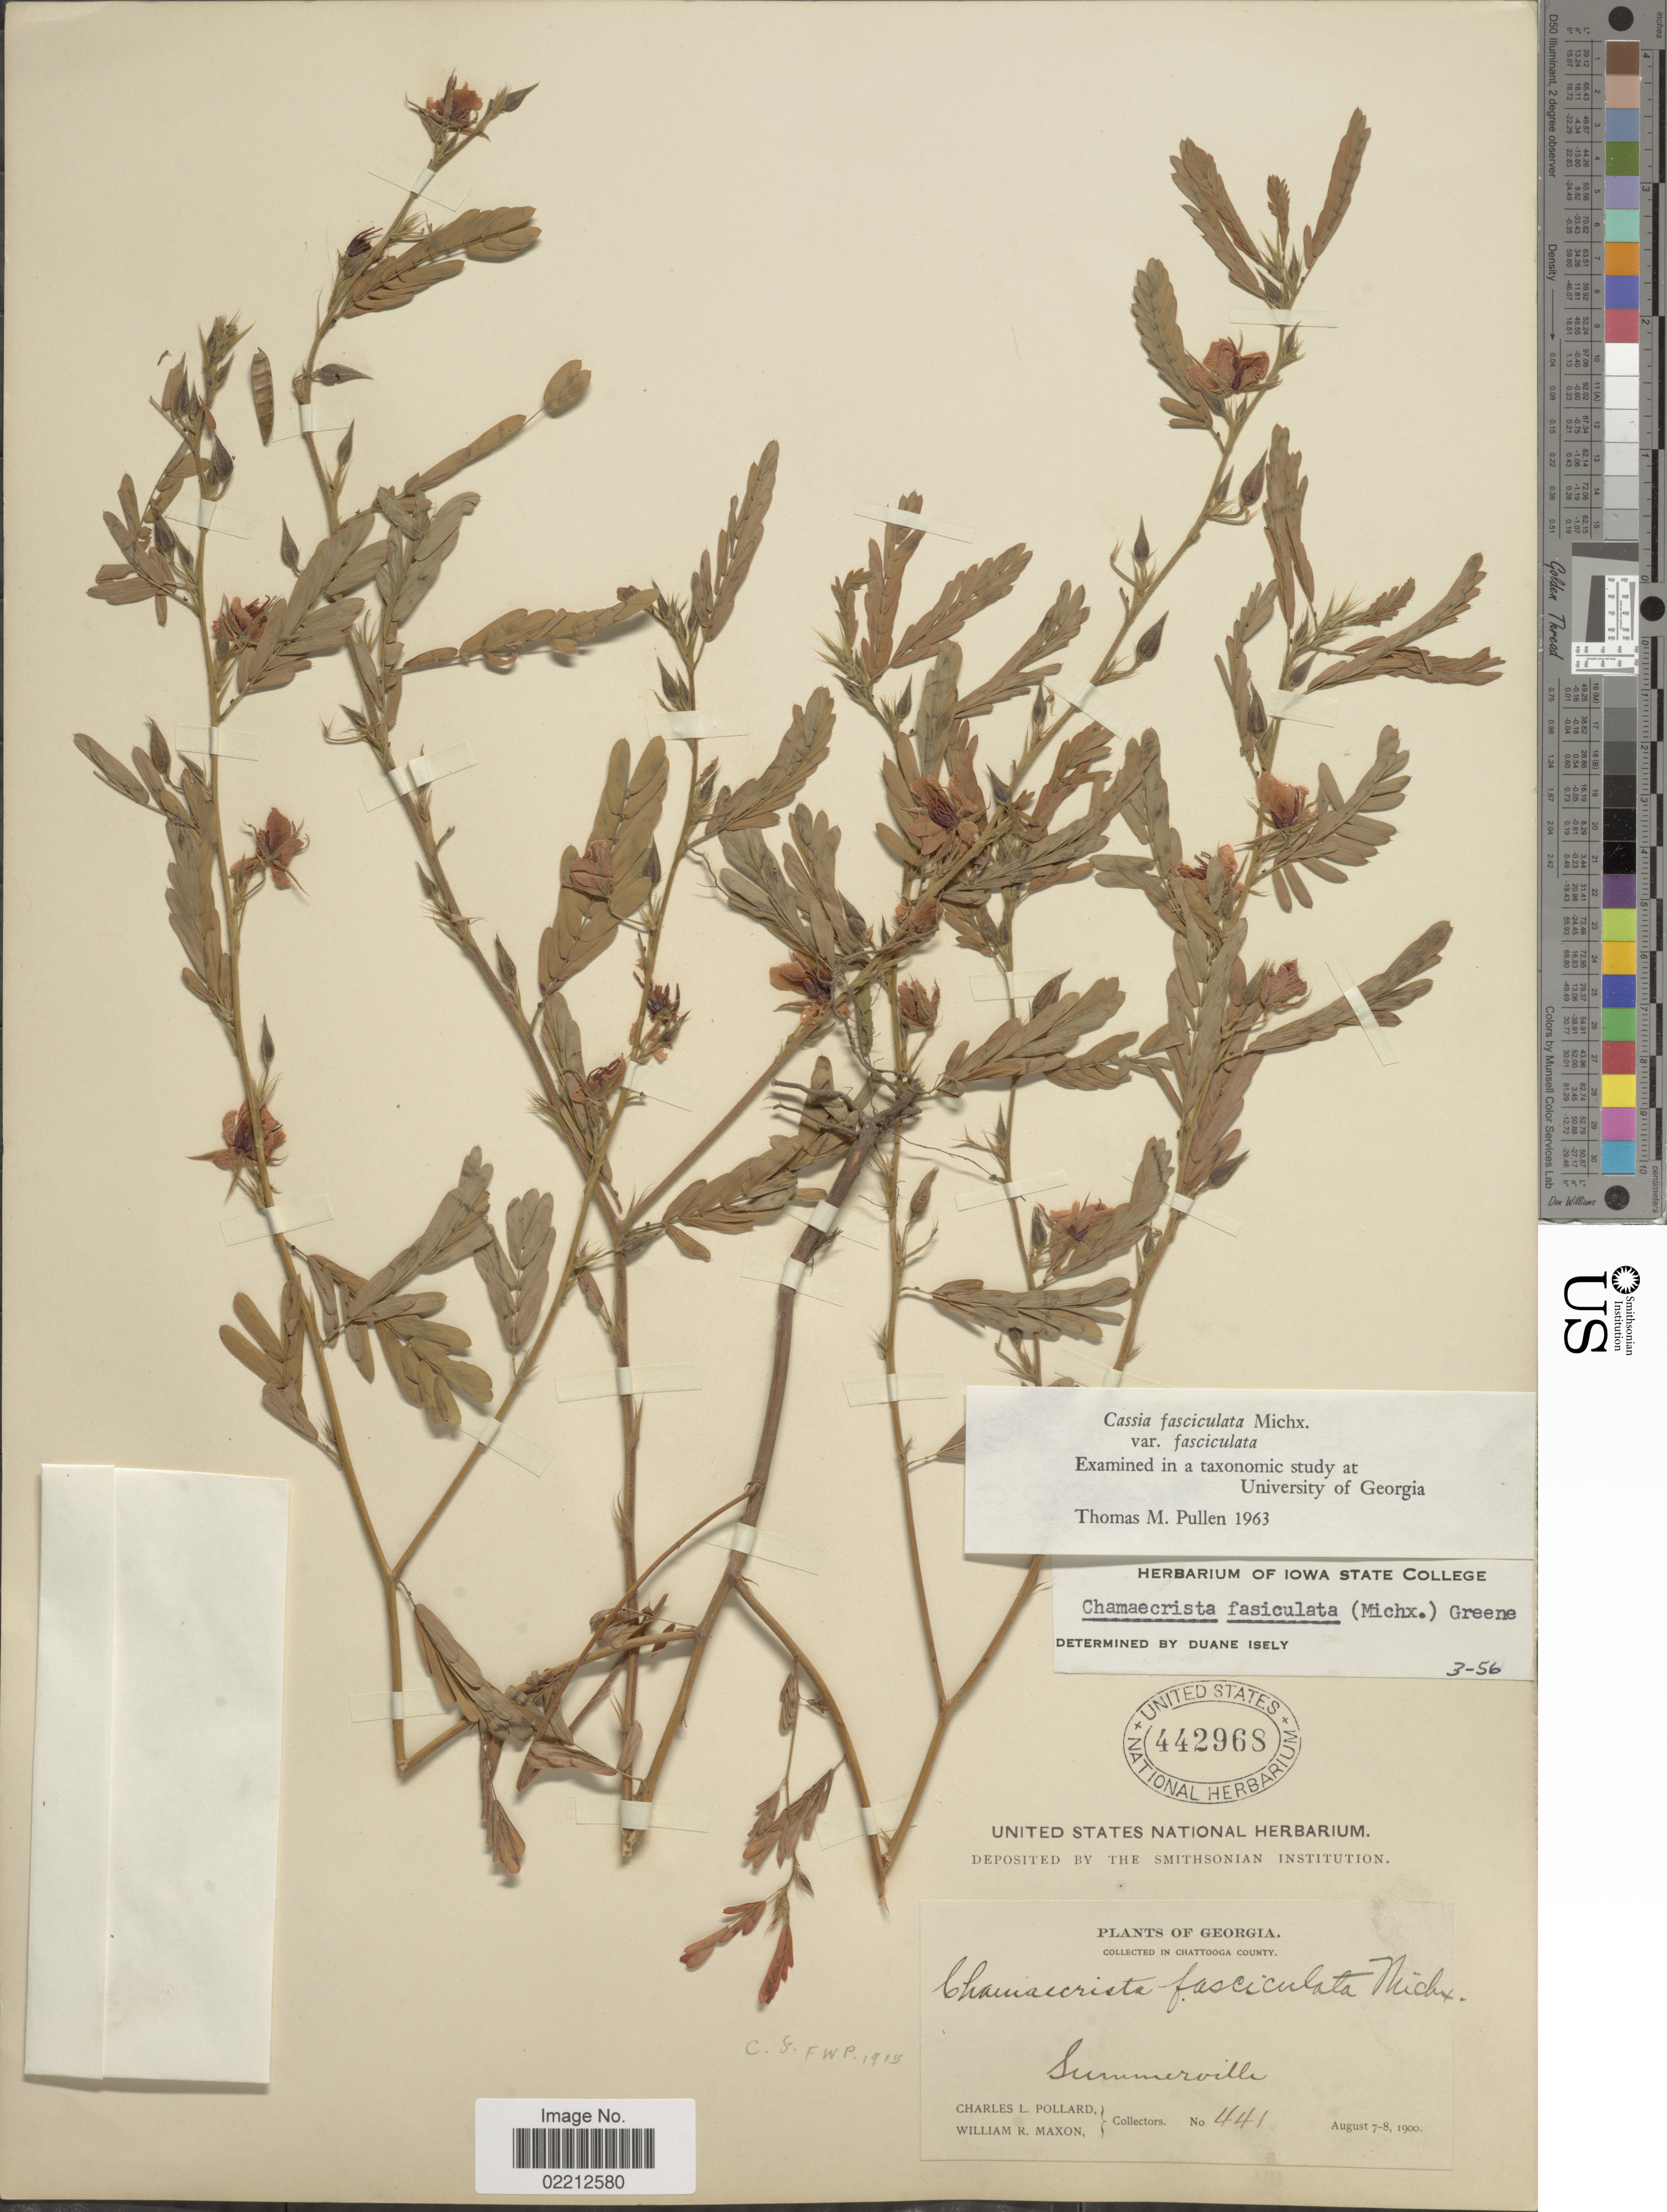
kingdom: Plantae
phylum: Tracheophyta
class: Magnoliopsida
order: Fabales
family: Fabaceae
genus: Chamaecrista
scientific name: Chamaecrista fasciculata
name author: (Michx.) Greene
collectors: C. L. Pollard & W. R. Maxon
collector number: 441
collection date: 1900-08-07/1900-08-08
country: United States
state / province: Georgia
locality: Chattooga County, Summerville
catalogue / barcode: US 442968